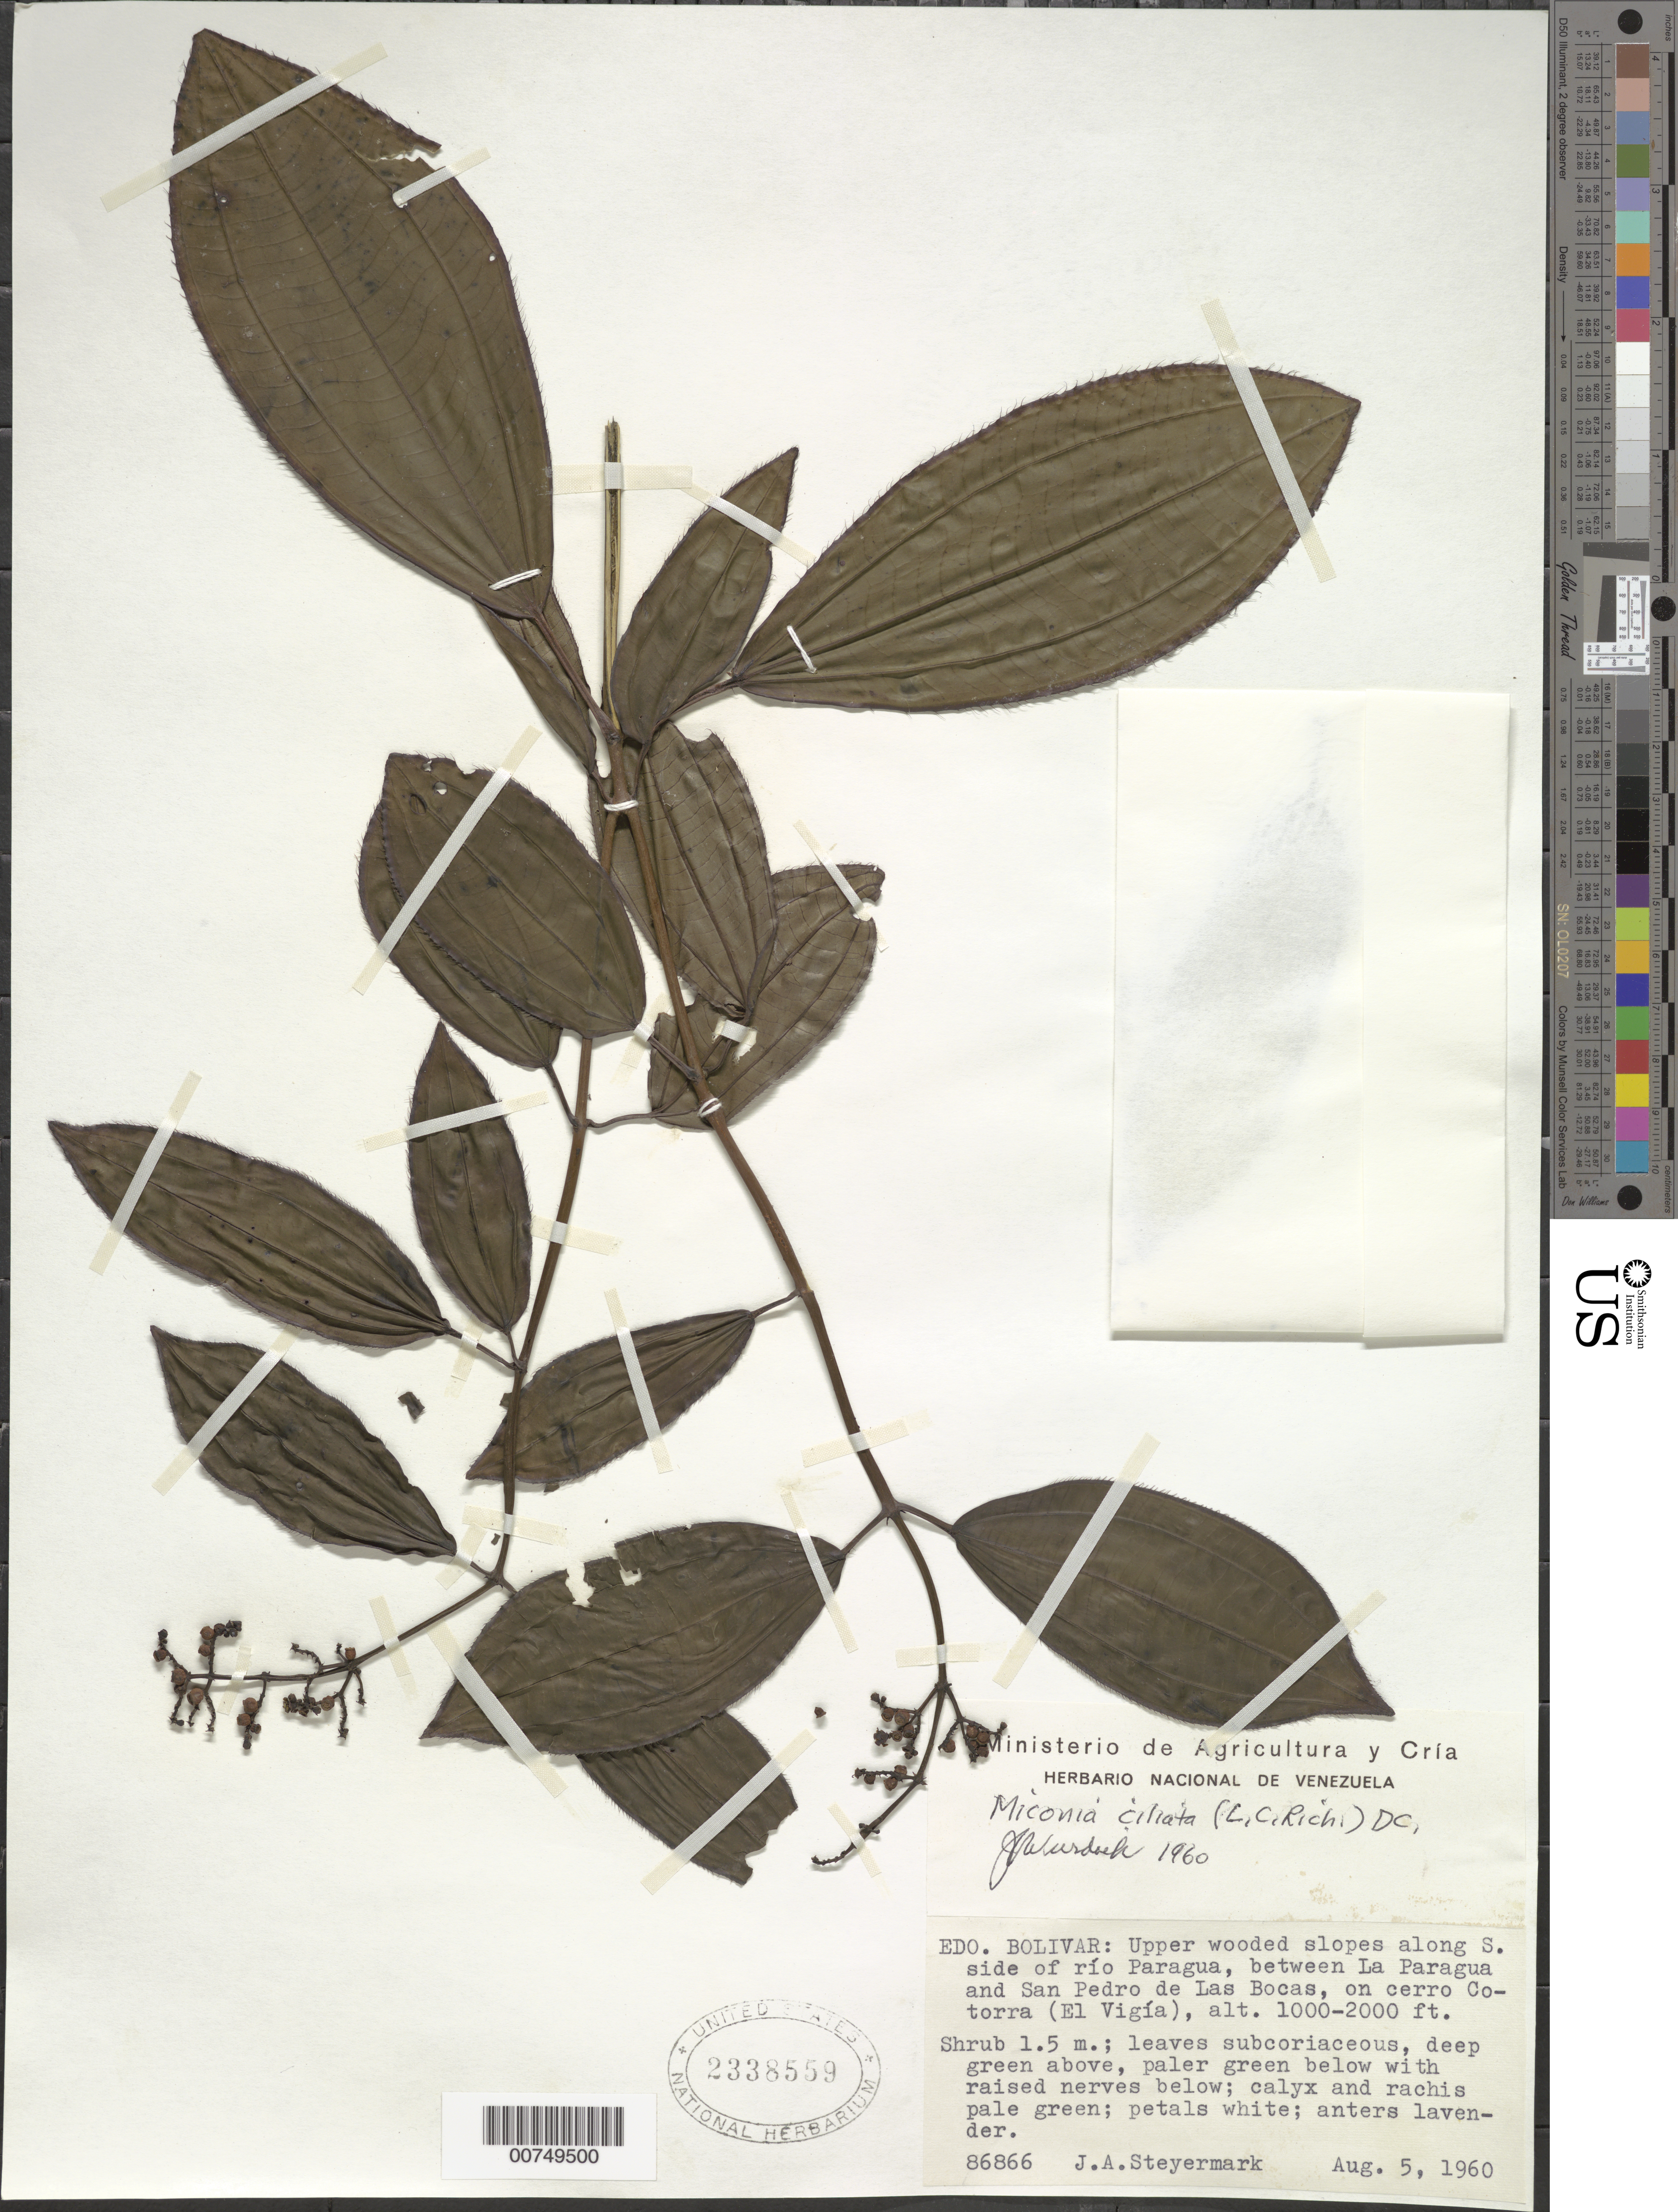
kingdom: Plantae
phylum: Tracheophyta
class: Magnoliopsida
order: Myrtales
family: Melastomataceae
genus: Miconia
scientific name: Miconia ciliata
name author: (Rich.) DC.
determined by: Wurdack, John J., (US), US (UNITED STATES)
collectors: J. Steyermark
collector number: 86866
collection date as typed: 5-Aug-60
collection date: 1960-08-05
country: Venezuela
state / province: Bolívar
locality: Río Paragua, between La Paragua and San Pedro de Las Bocas, on Cerro Cotorra (El Vigía)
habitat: Upper wooded slopes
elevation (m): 305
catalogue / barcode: US 2338559